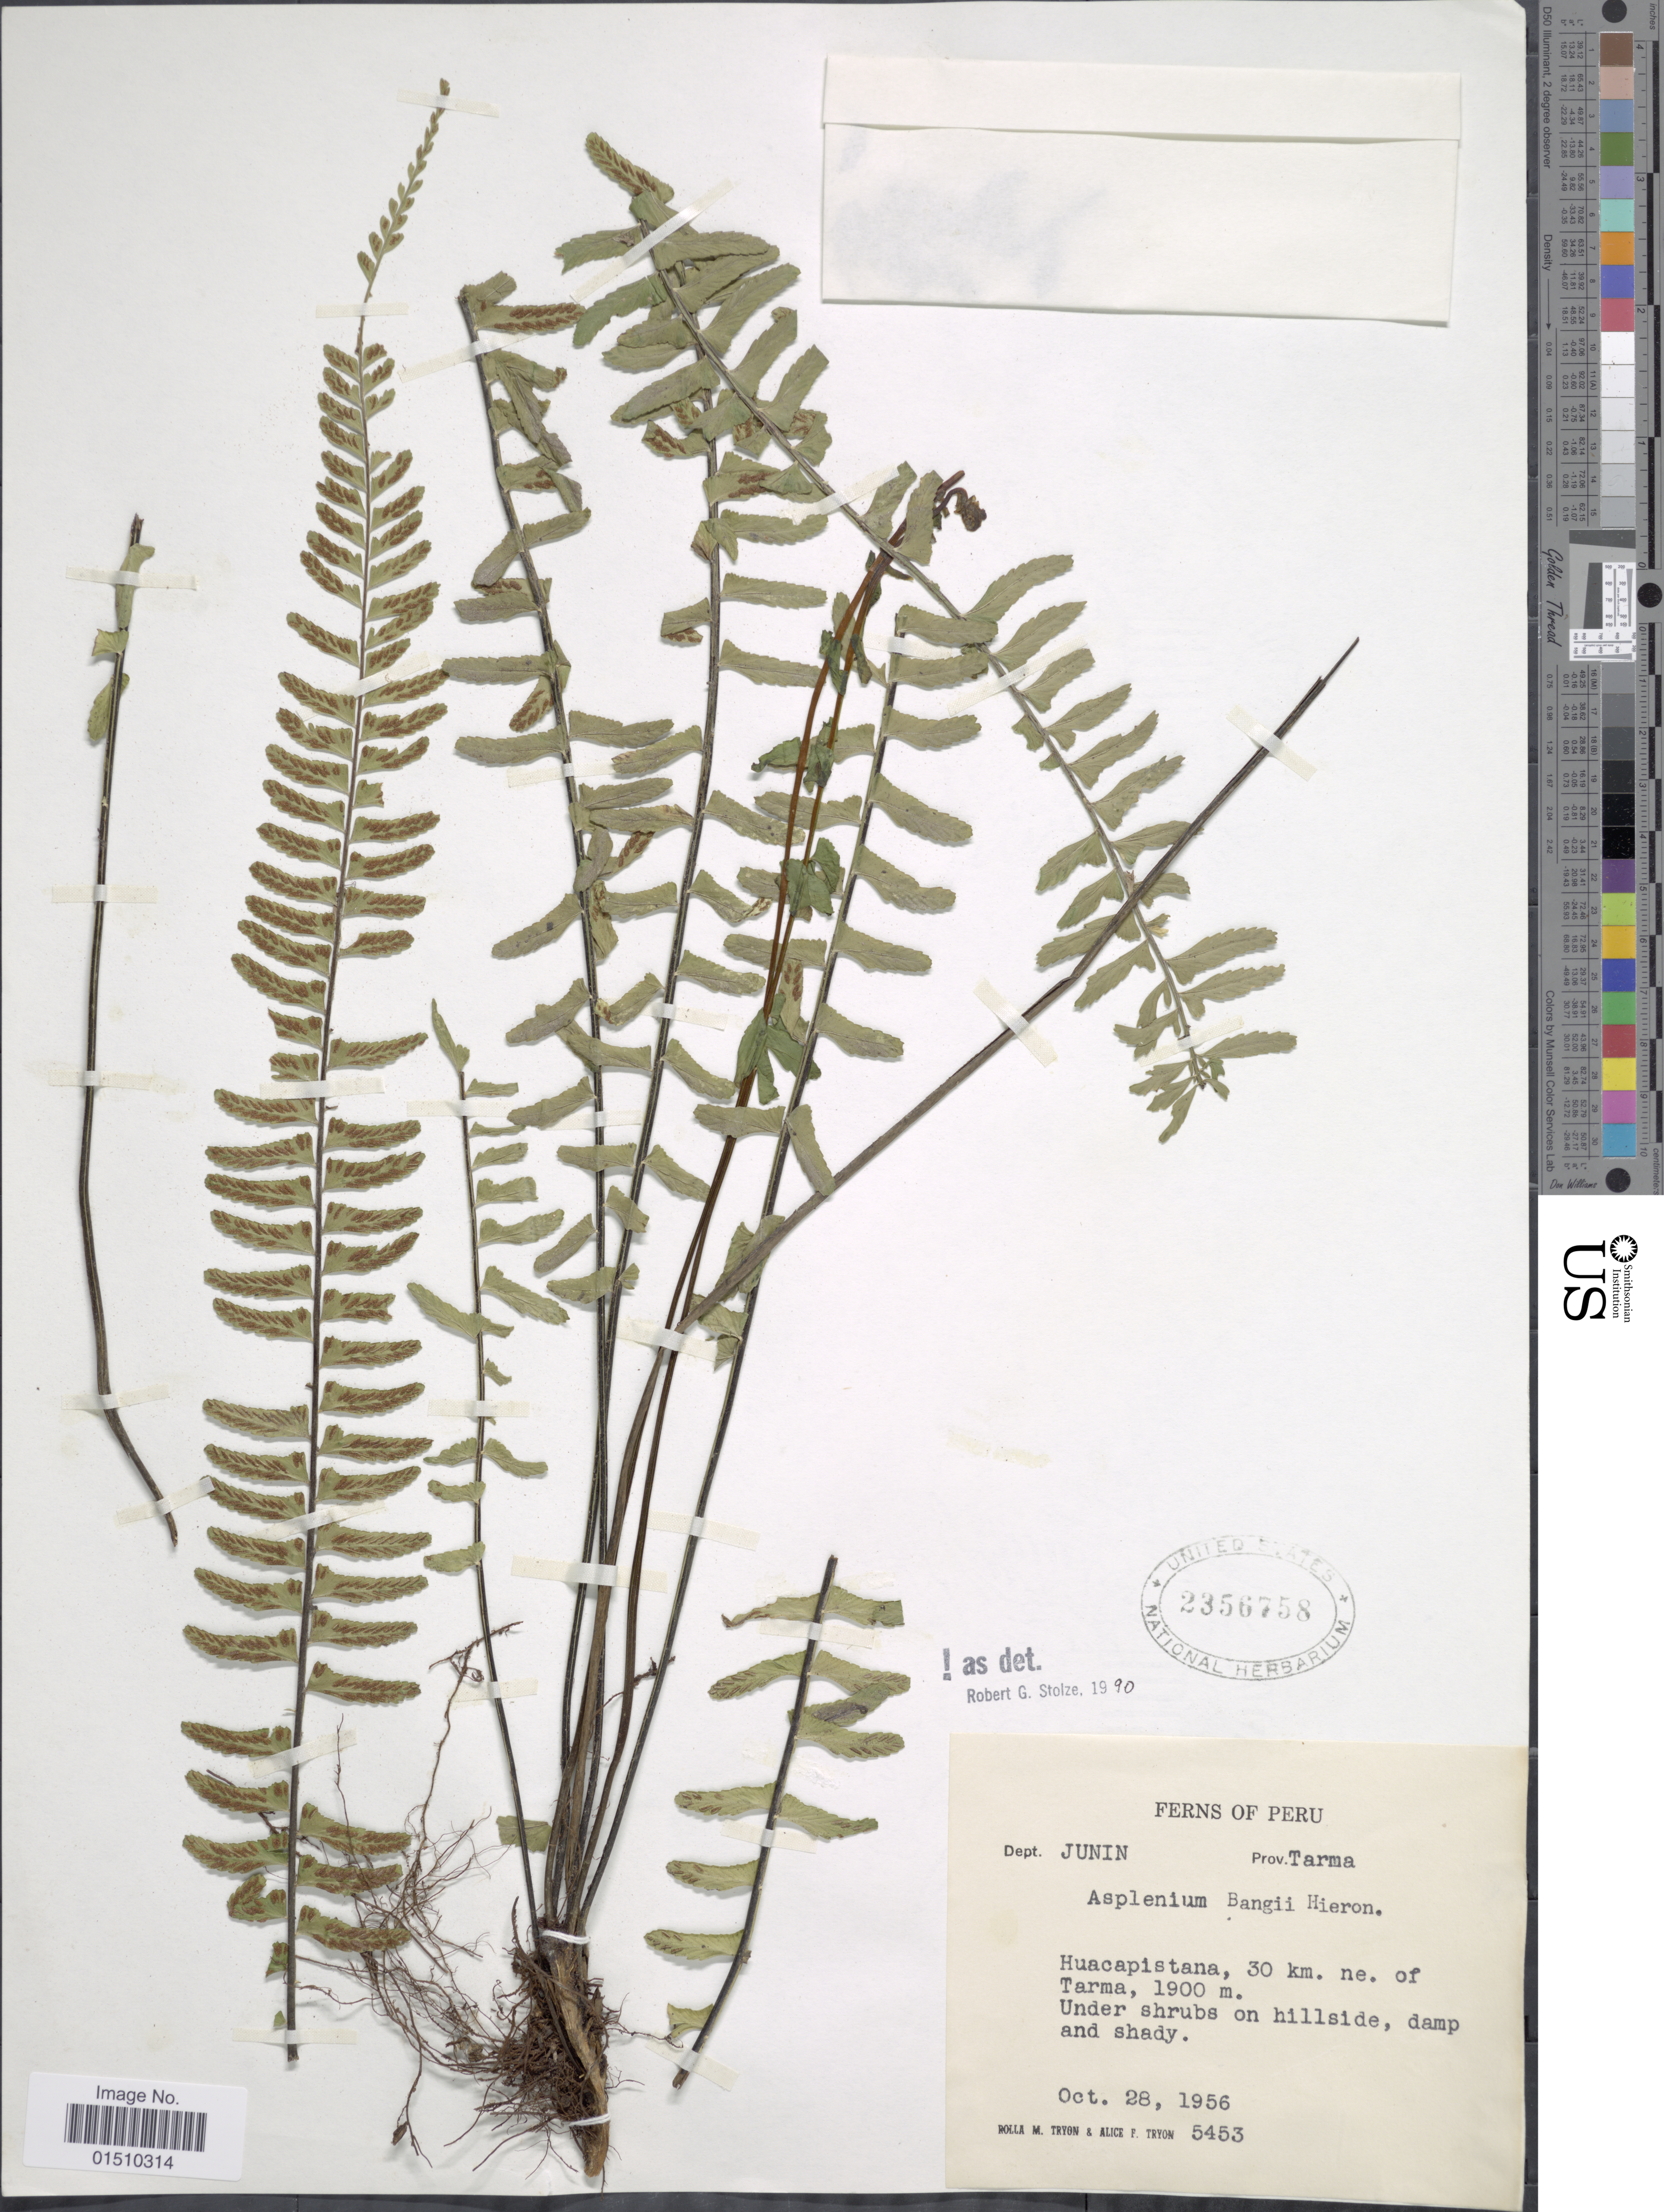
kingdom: Plantae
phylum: Tracheophyta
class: Polypodiopsida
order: Polypodiales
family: Aspleniaceae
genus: Asplenium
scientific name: Asplenium bangii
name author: Hieron.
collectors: R. M. Tryon & A. F. Tryon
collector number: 5453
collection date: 1956-10-28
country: Peru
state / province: Junín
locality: Peru, Dept. Junin, Prov. Tarma, Huacapistana, 30 km. ne. of Tarma.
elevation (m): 1900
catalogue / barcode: US 2356758